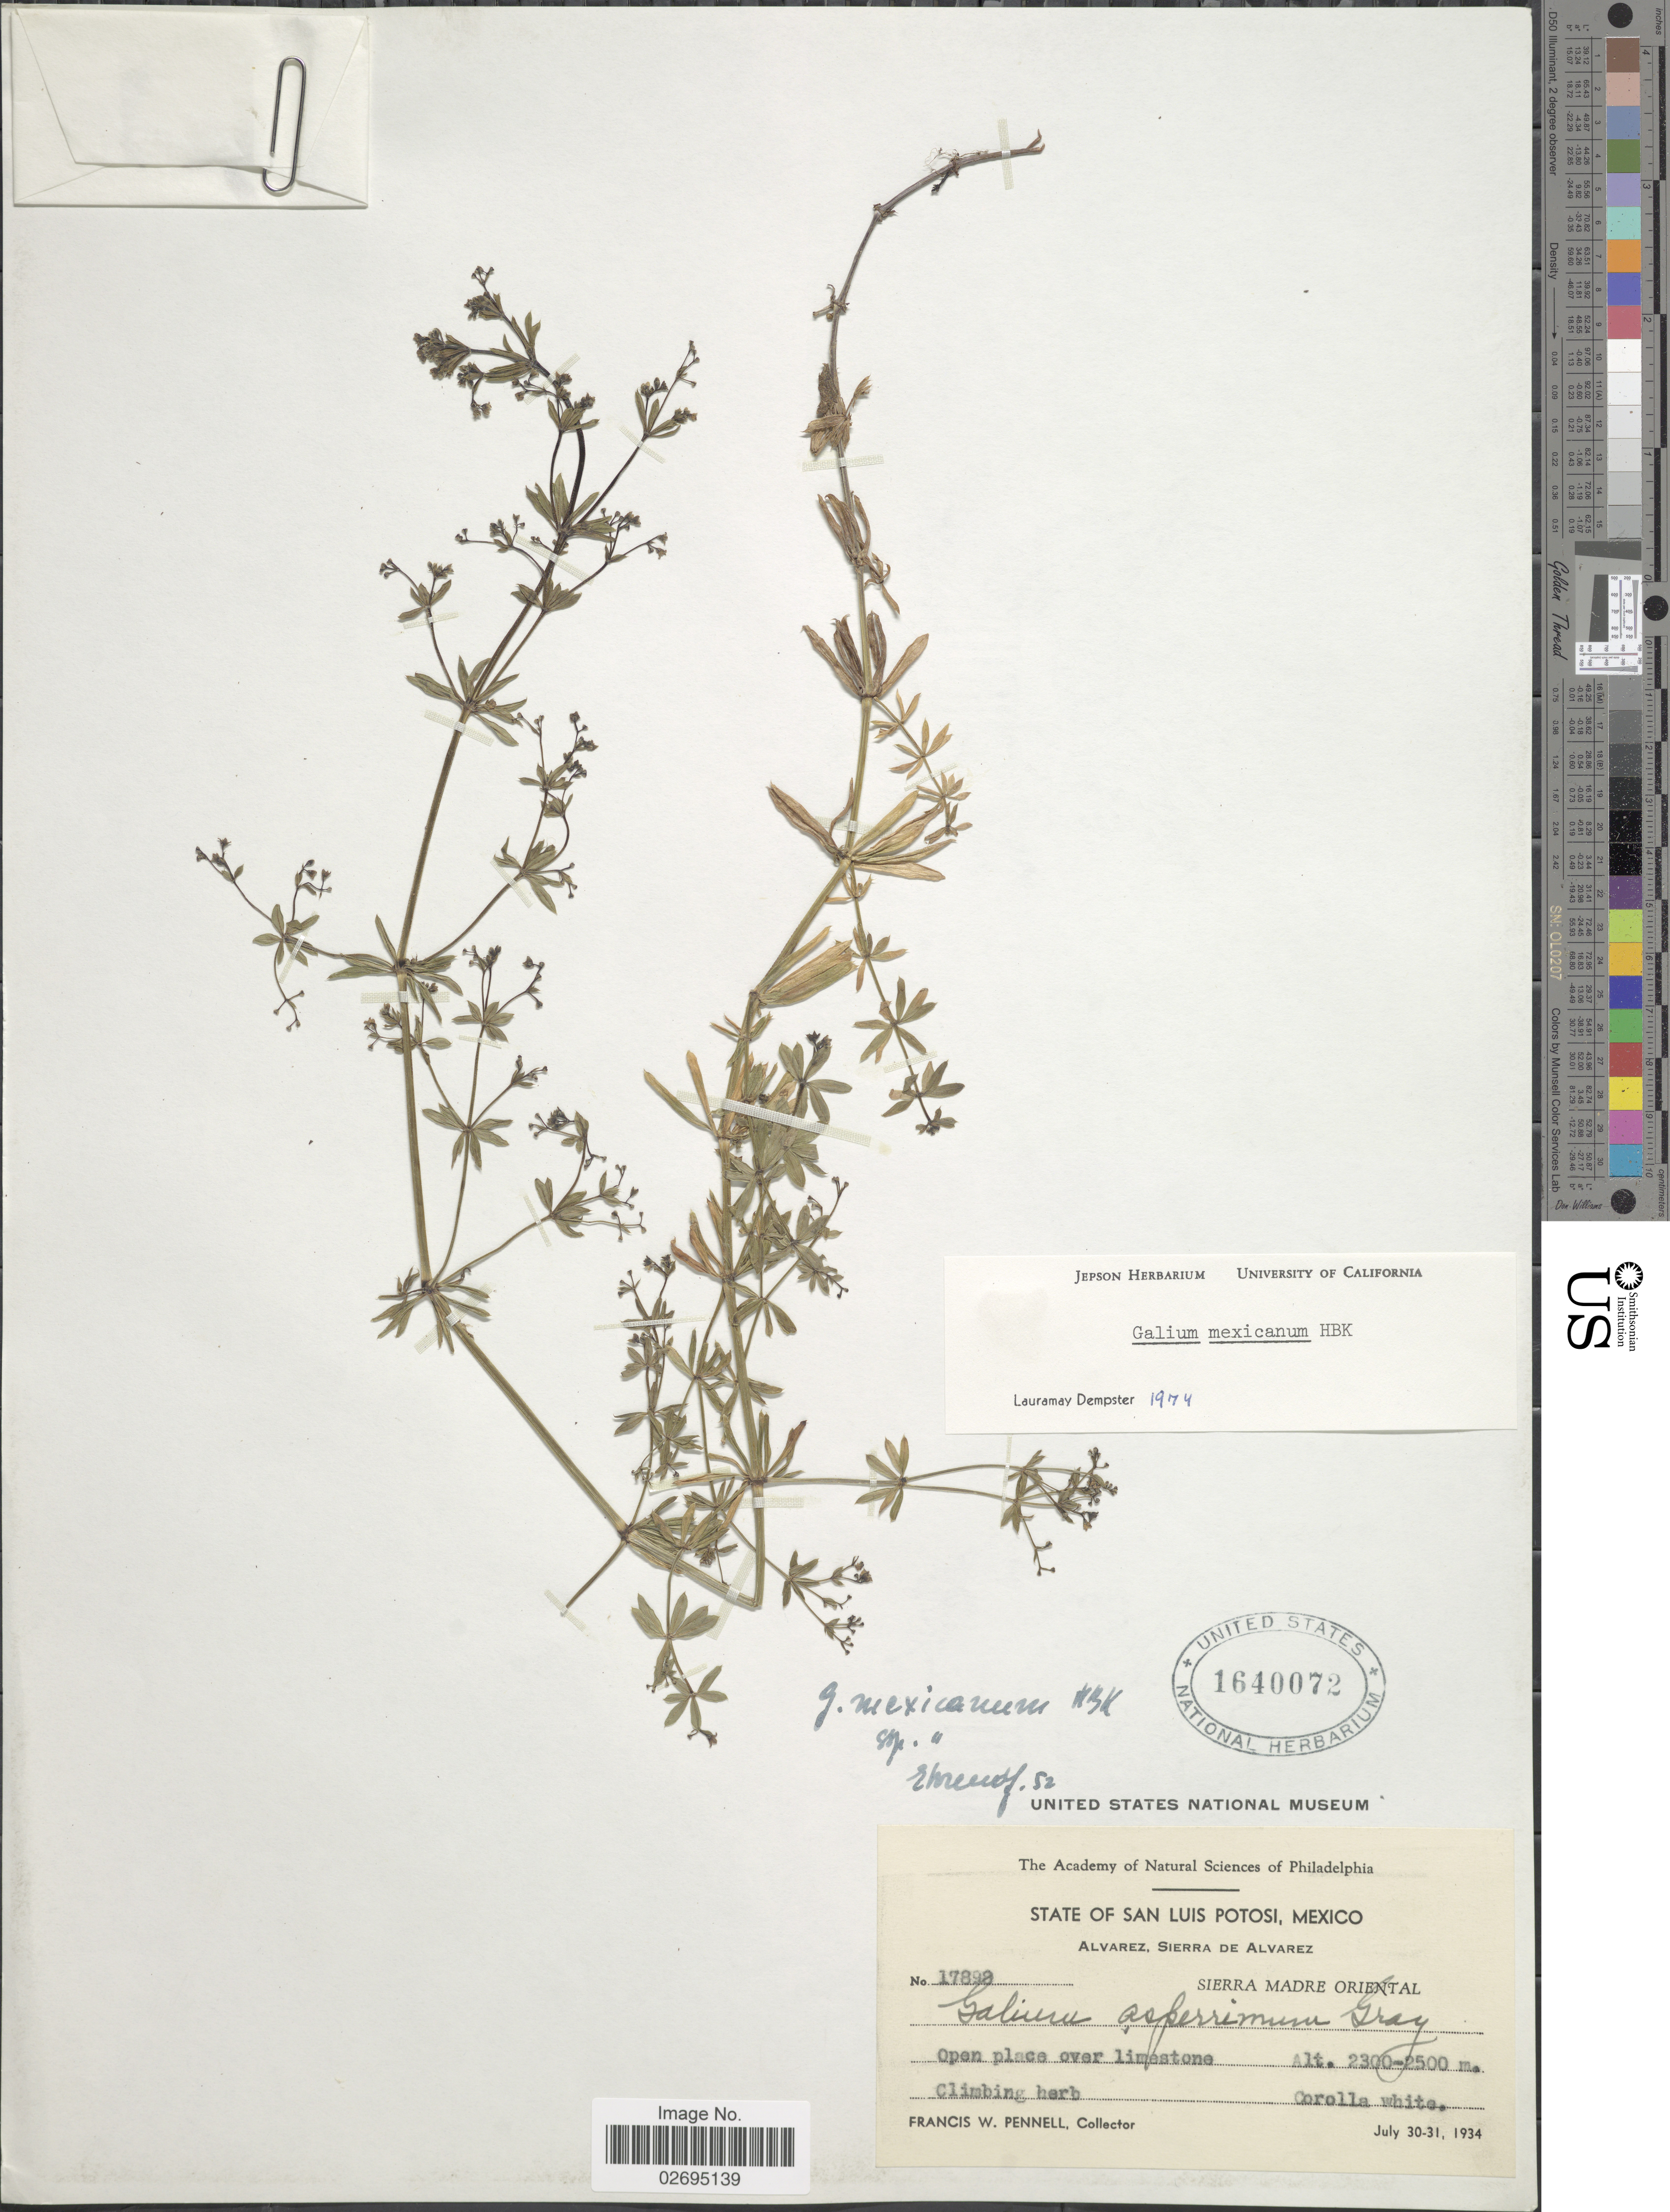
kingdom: Plantae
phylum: Tracheophyta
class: Magnoliopsida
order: Gentianales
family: Rubiaceae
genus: Galium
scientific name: Galium mexicanum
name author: Kunth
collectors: F. W. Pennell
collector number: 17899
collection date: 1934-07-30/1934-07-31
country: Mexico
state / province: San Luis Potosí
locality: Alvarez, Sierra de Alvarez. Sierra Madre Oriental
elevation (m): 2300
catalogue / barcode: US 1640072